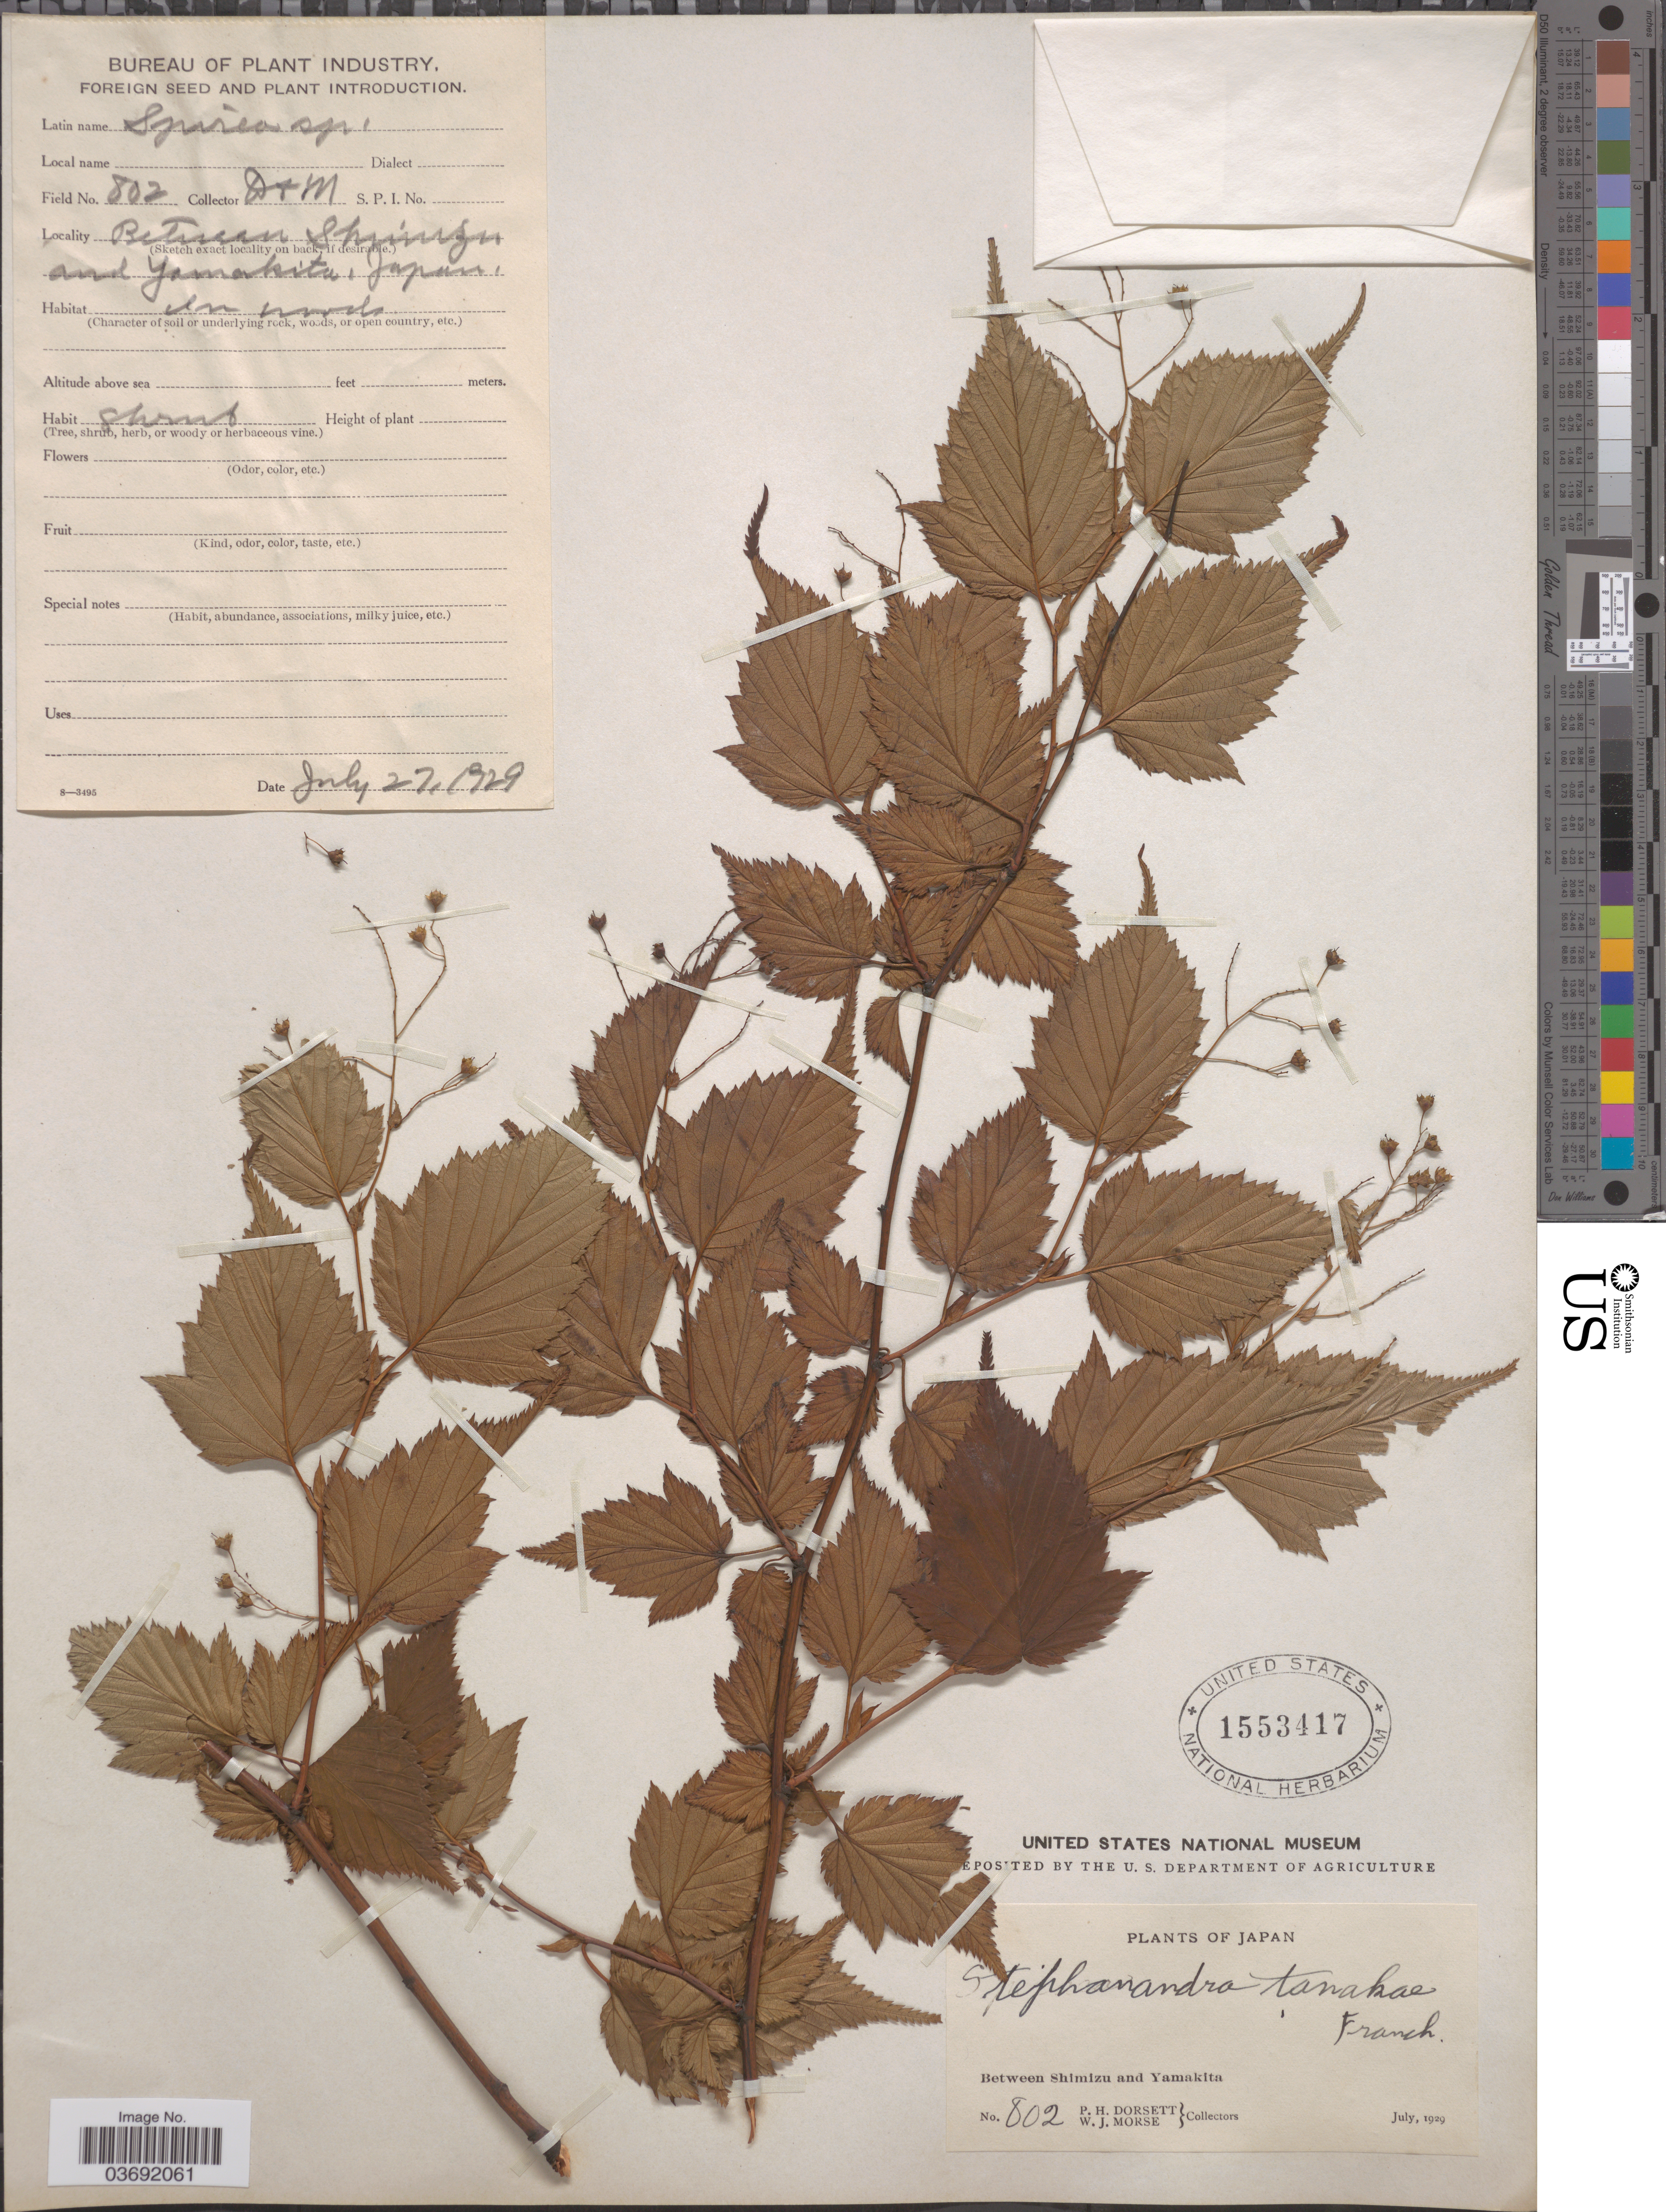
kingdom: Plantae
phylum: Tracheophyta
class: Magnoliopsida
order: Rosales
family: Rosaceae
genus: Neillia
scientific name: Neillia tanakae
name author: (Franch. & Sav.) Franch. & Sav. ex S.H. Oh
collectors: P. H. Dorsett & W. J. Morse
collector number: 802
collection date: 1929-07-27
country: Japan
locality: Between Shimizu and Yamakita.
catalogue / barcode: US 1553417